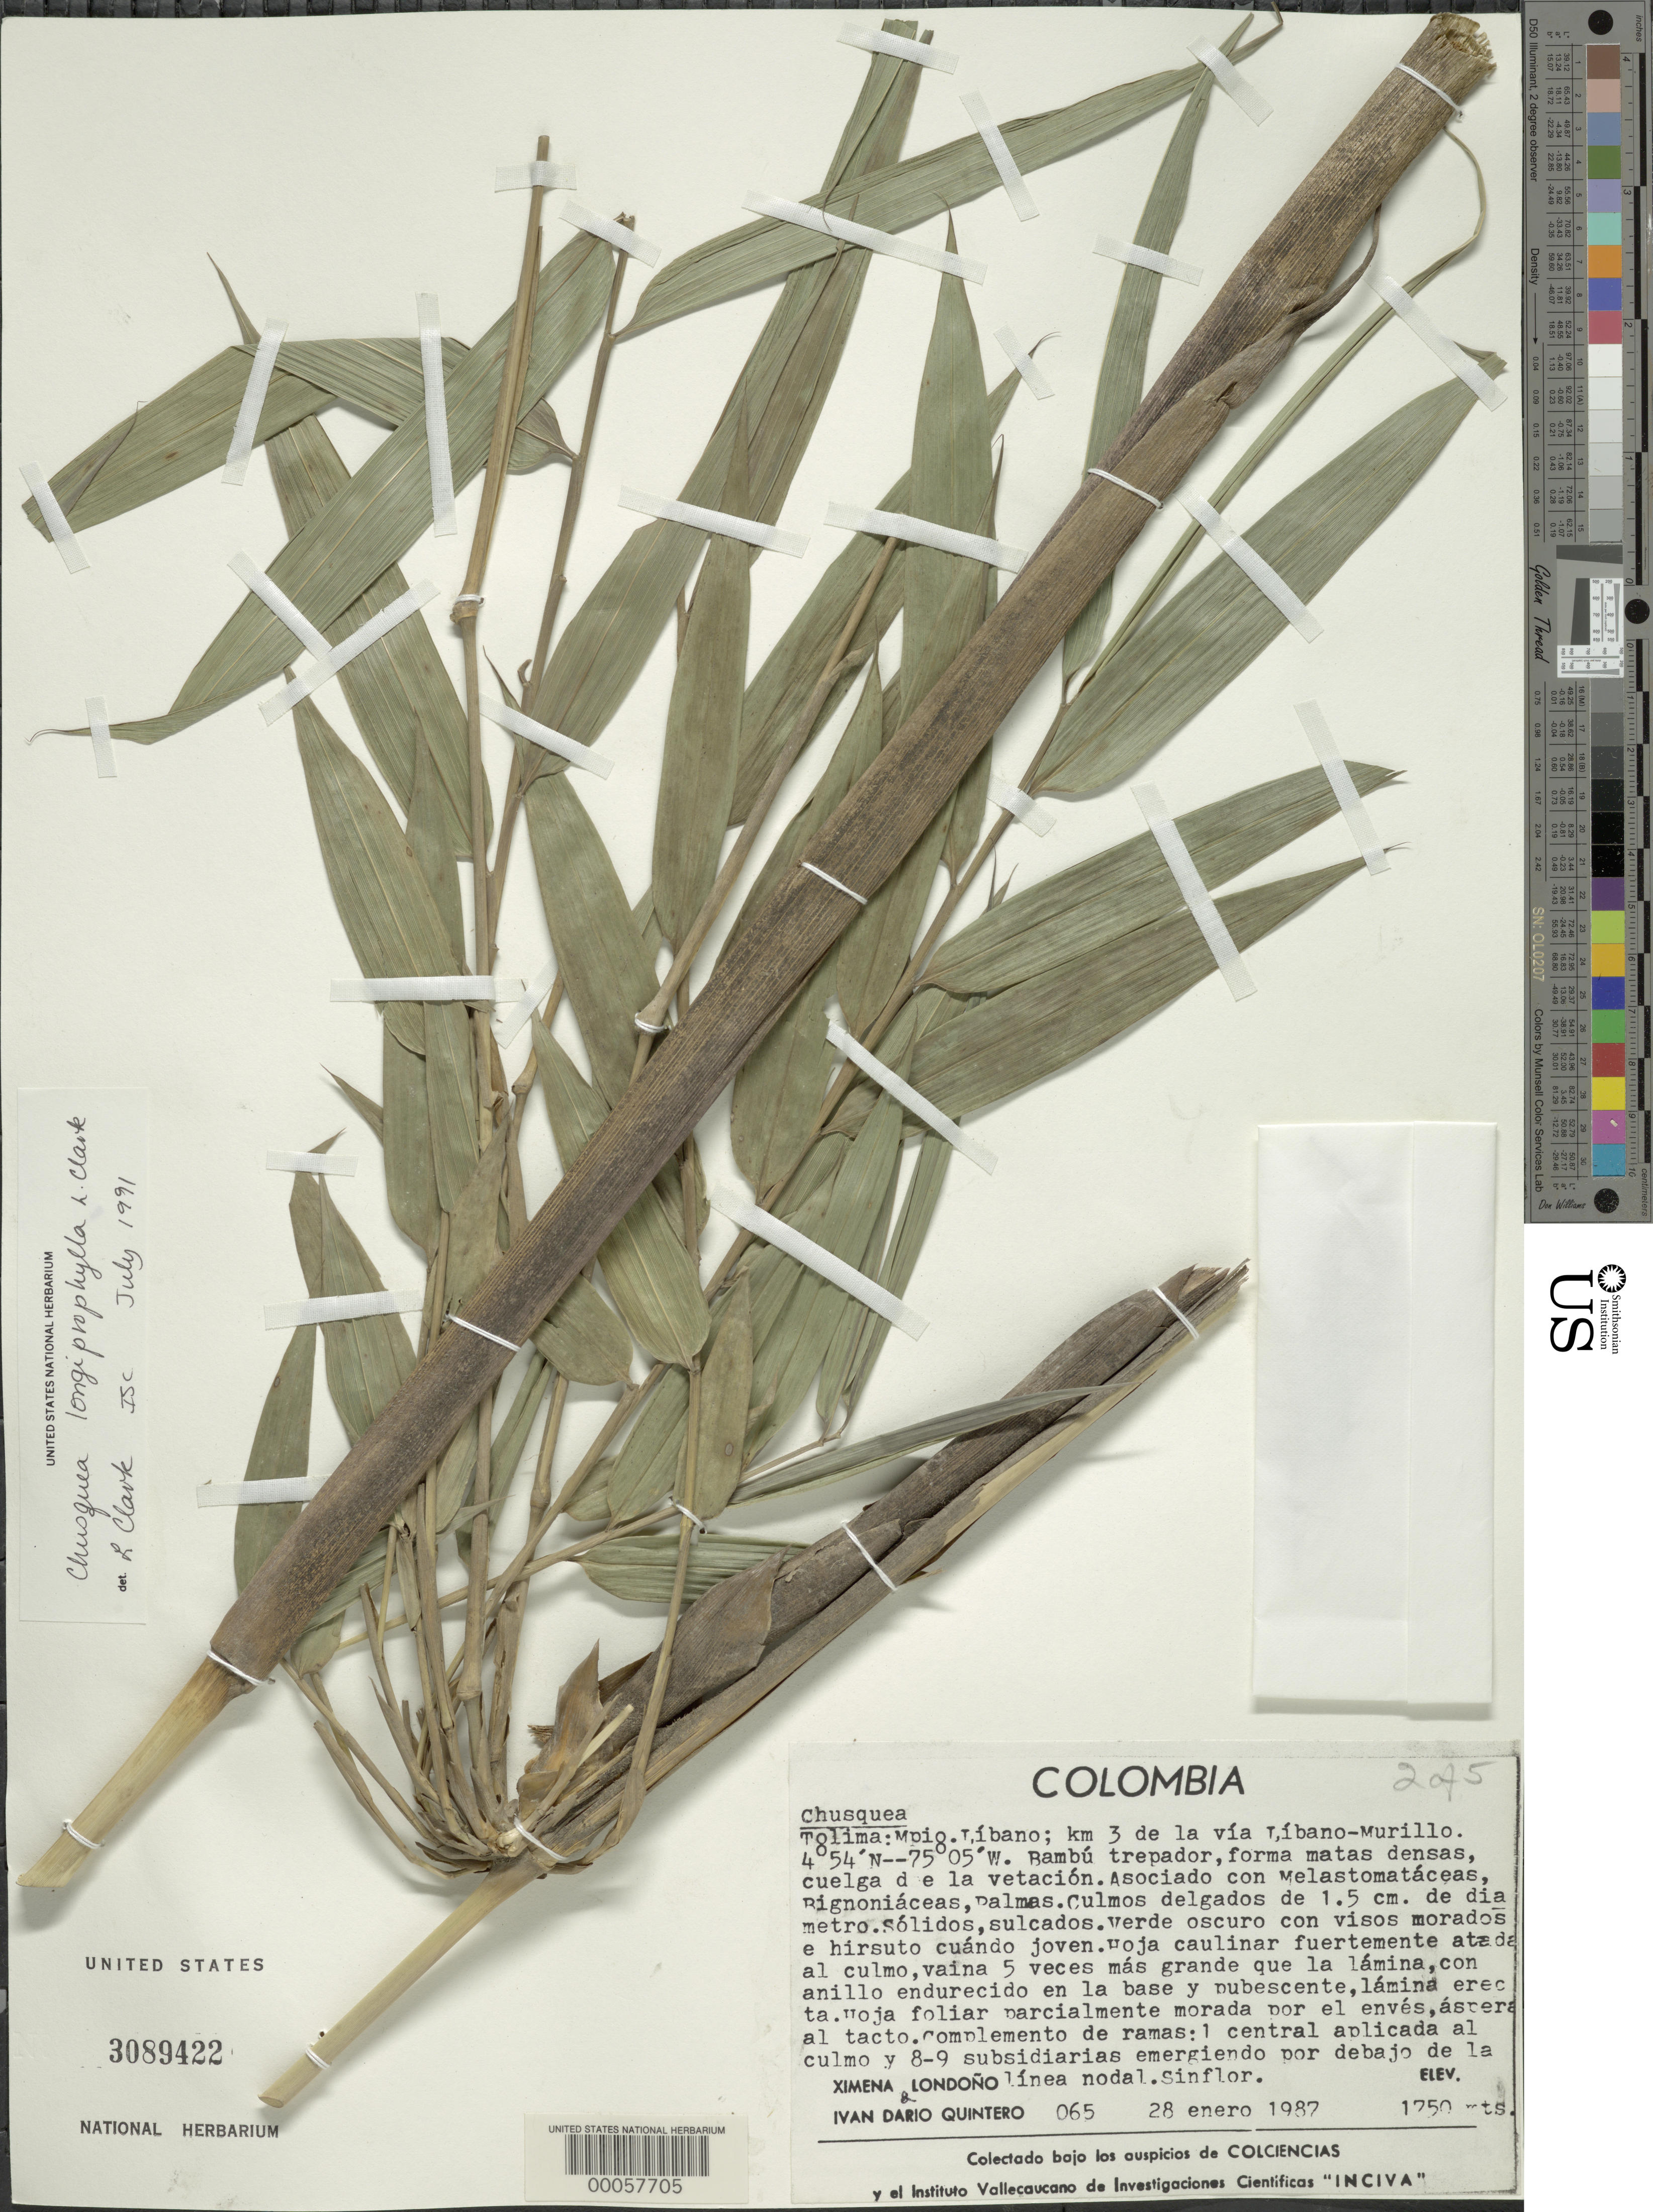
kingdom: Plantae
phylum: Tracheophyta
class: Liliopsida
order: Poales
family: Poaceae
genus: Chusquea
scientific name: Chusquea longiprophylla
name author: L.G. Clark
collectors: X. Londoño & I. Quintero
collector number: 65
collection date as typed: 28 Jan 1987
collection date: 1987-01-28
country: Colombia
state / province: Tolima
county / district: Líbano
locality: Km 3 de la via Libano-Murillo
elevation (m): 1750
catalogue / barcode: US 3089422